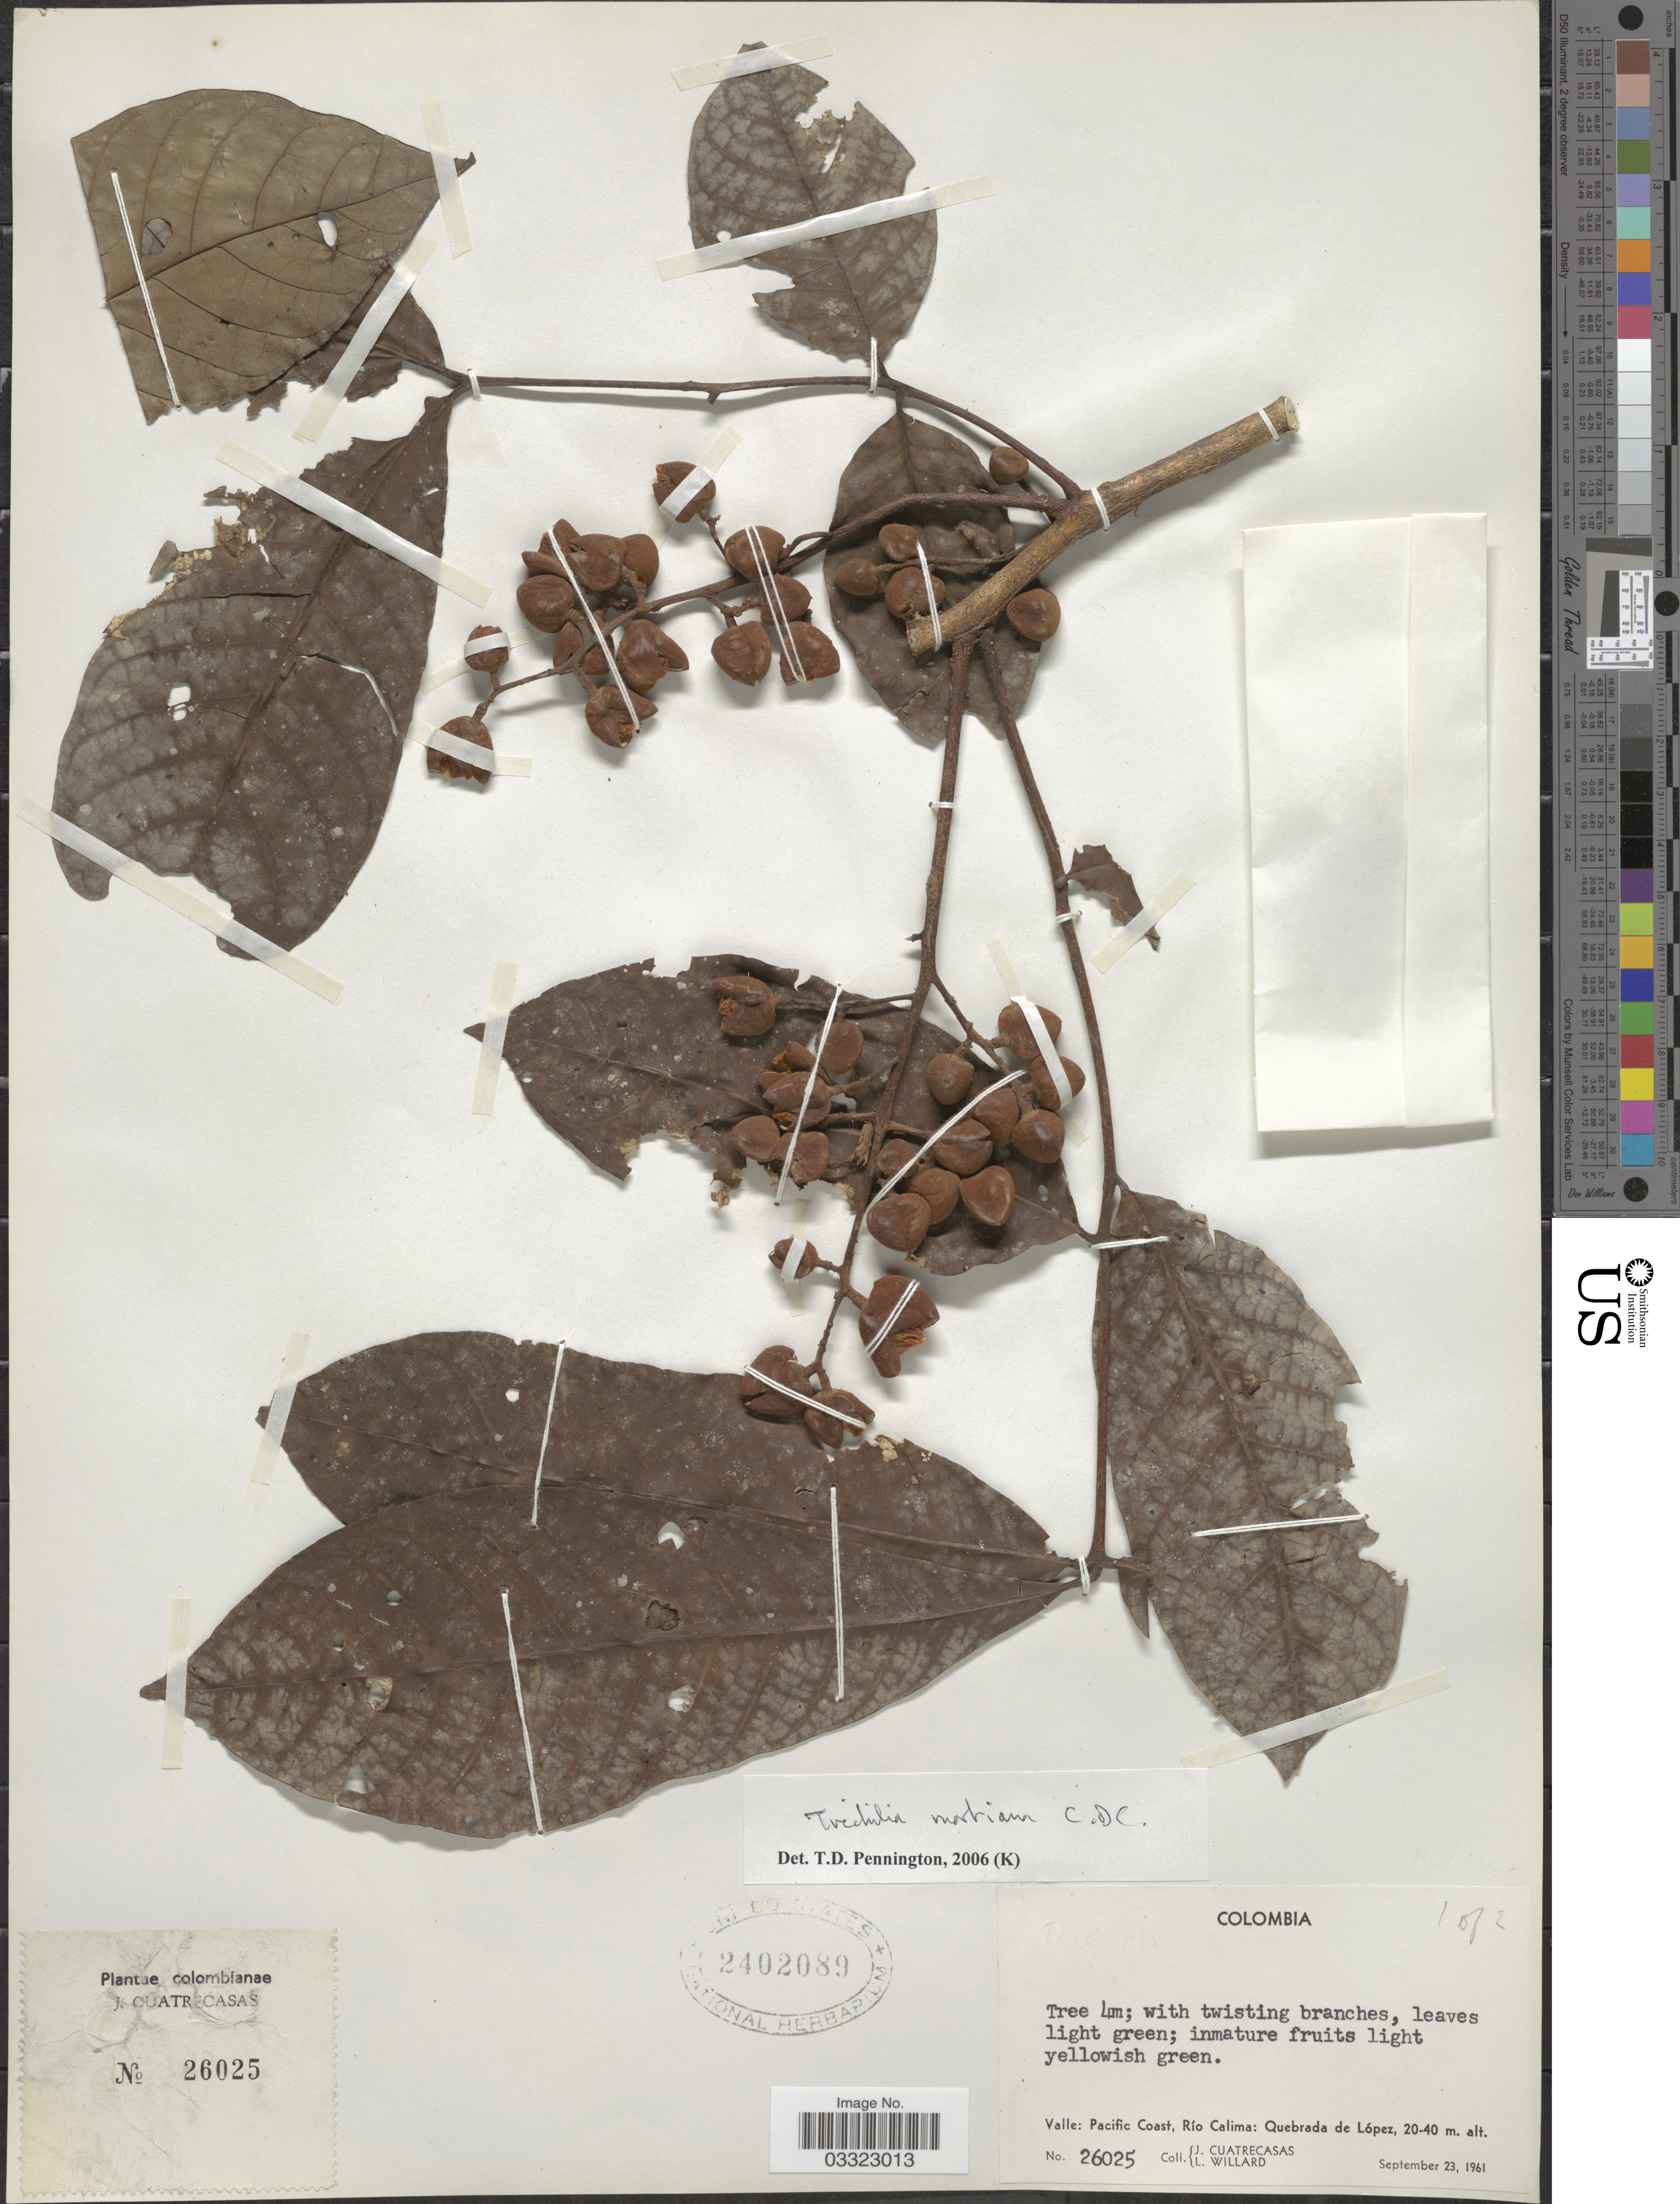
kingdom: Plantae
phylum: Tracheophyta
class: Magnoliopsida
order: Sapindales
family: Meliaceae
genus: Trichilia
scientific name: Trichilia martiana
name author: C. DC.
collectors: J. Cuatrecasas & L. Willard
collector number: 26025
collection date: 1961-09-23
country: Colombia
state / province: Valle del Cauca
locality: Valle: Pacific Coast, Río Calima: Quebrada de López.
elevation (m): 20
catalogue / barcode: US 2402089